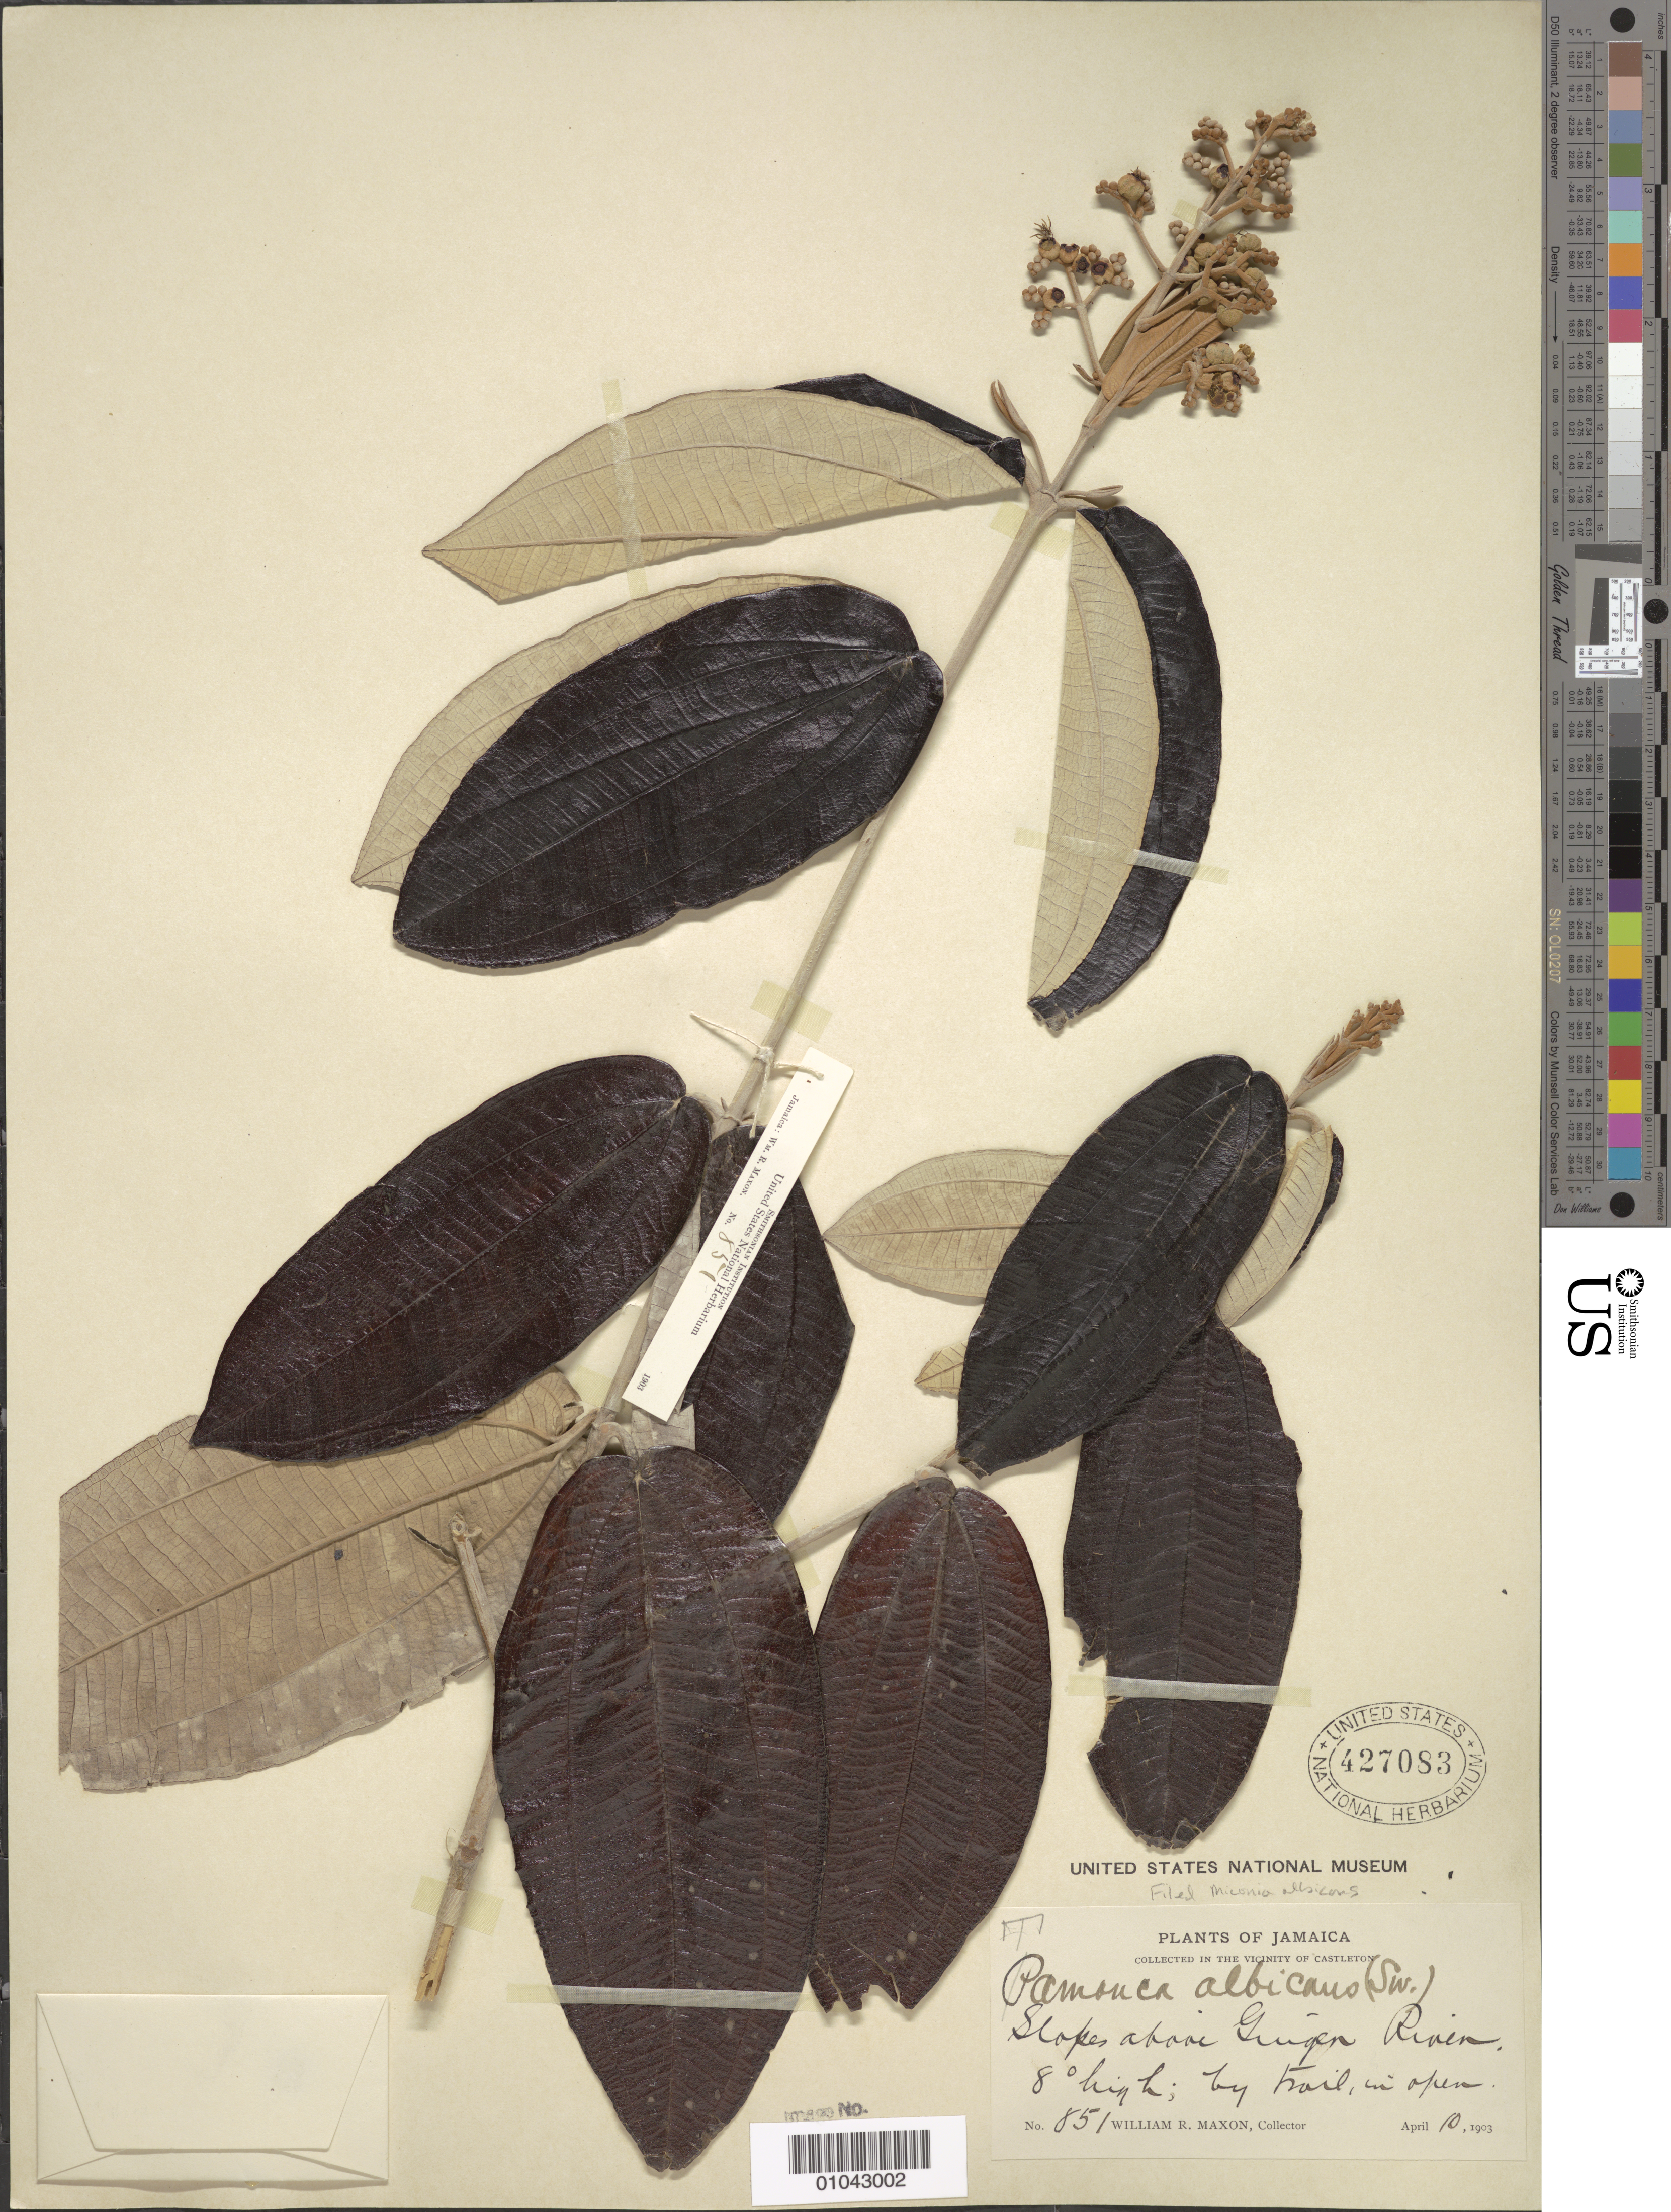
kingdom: Plantae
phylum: Tracheophyta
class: Magnoliopsida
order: Myrtales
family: Melastomataceae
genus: Miconia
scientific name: Miconia albicans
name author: (Sw.) Triana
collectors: W. R. Maxon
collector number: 851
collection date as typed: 10 Apr 1903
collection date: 1903-04-10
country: Jamaica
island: Jamaica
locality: Ginger River, slopes above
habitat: By trail, in open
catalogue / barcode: US 427083